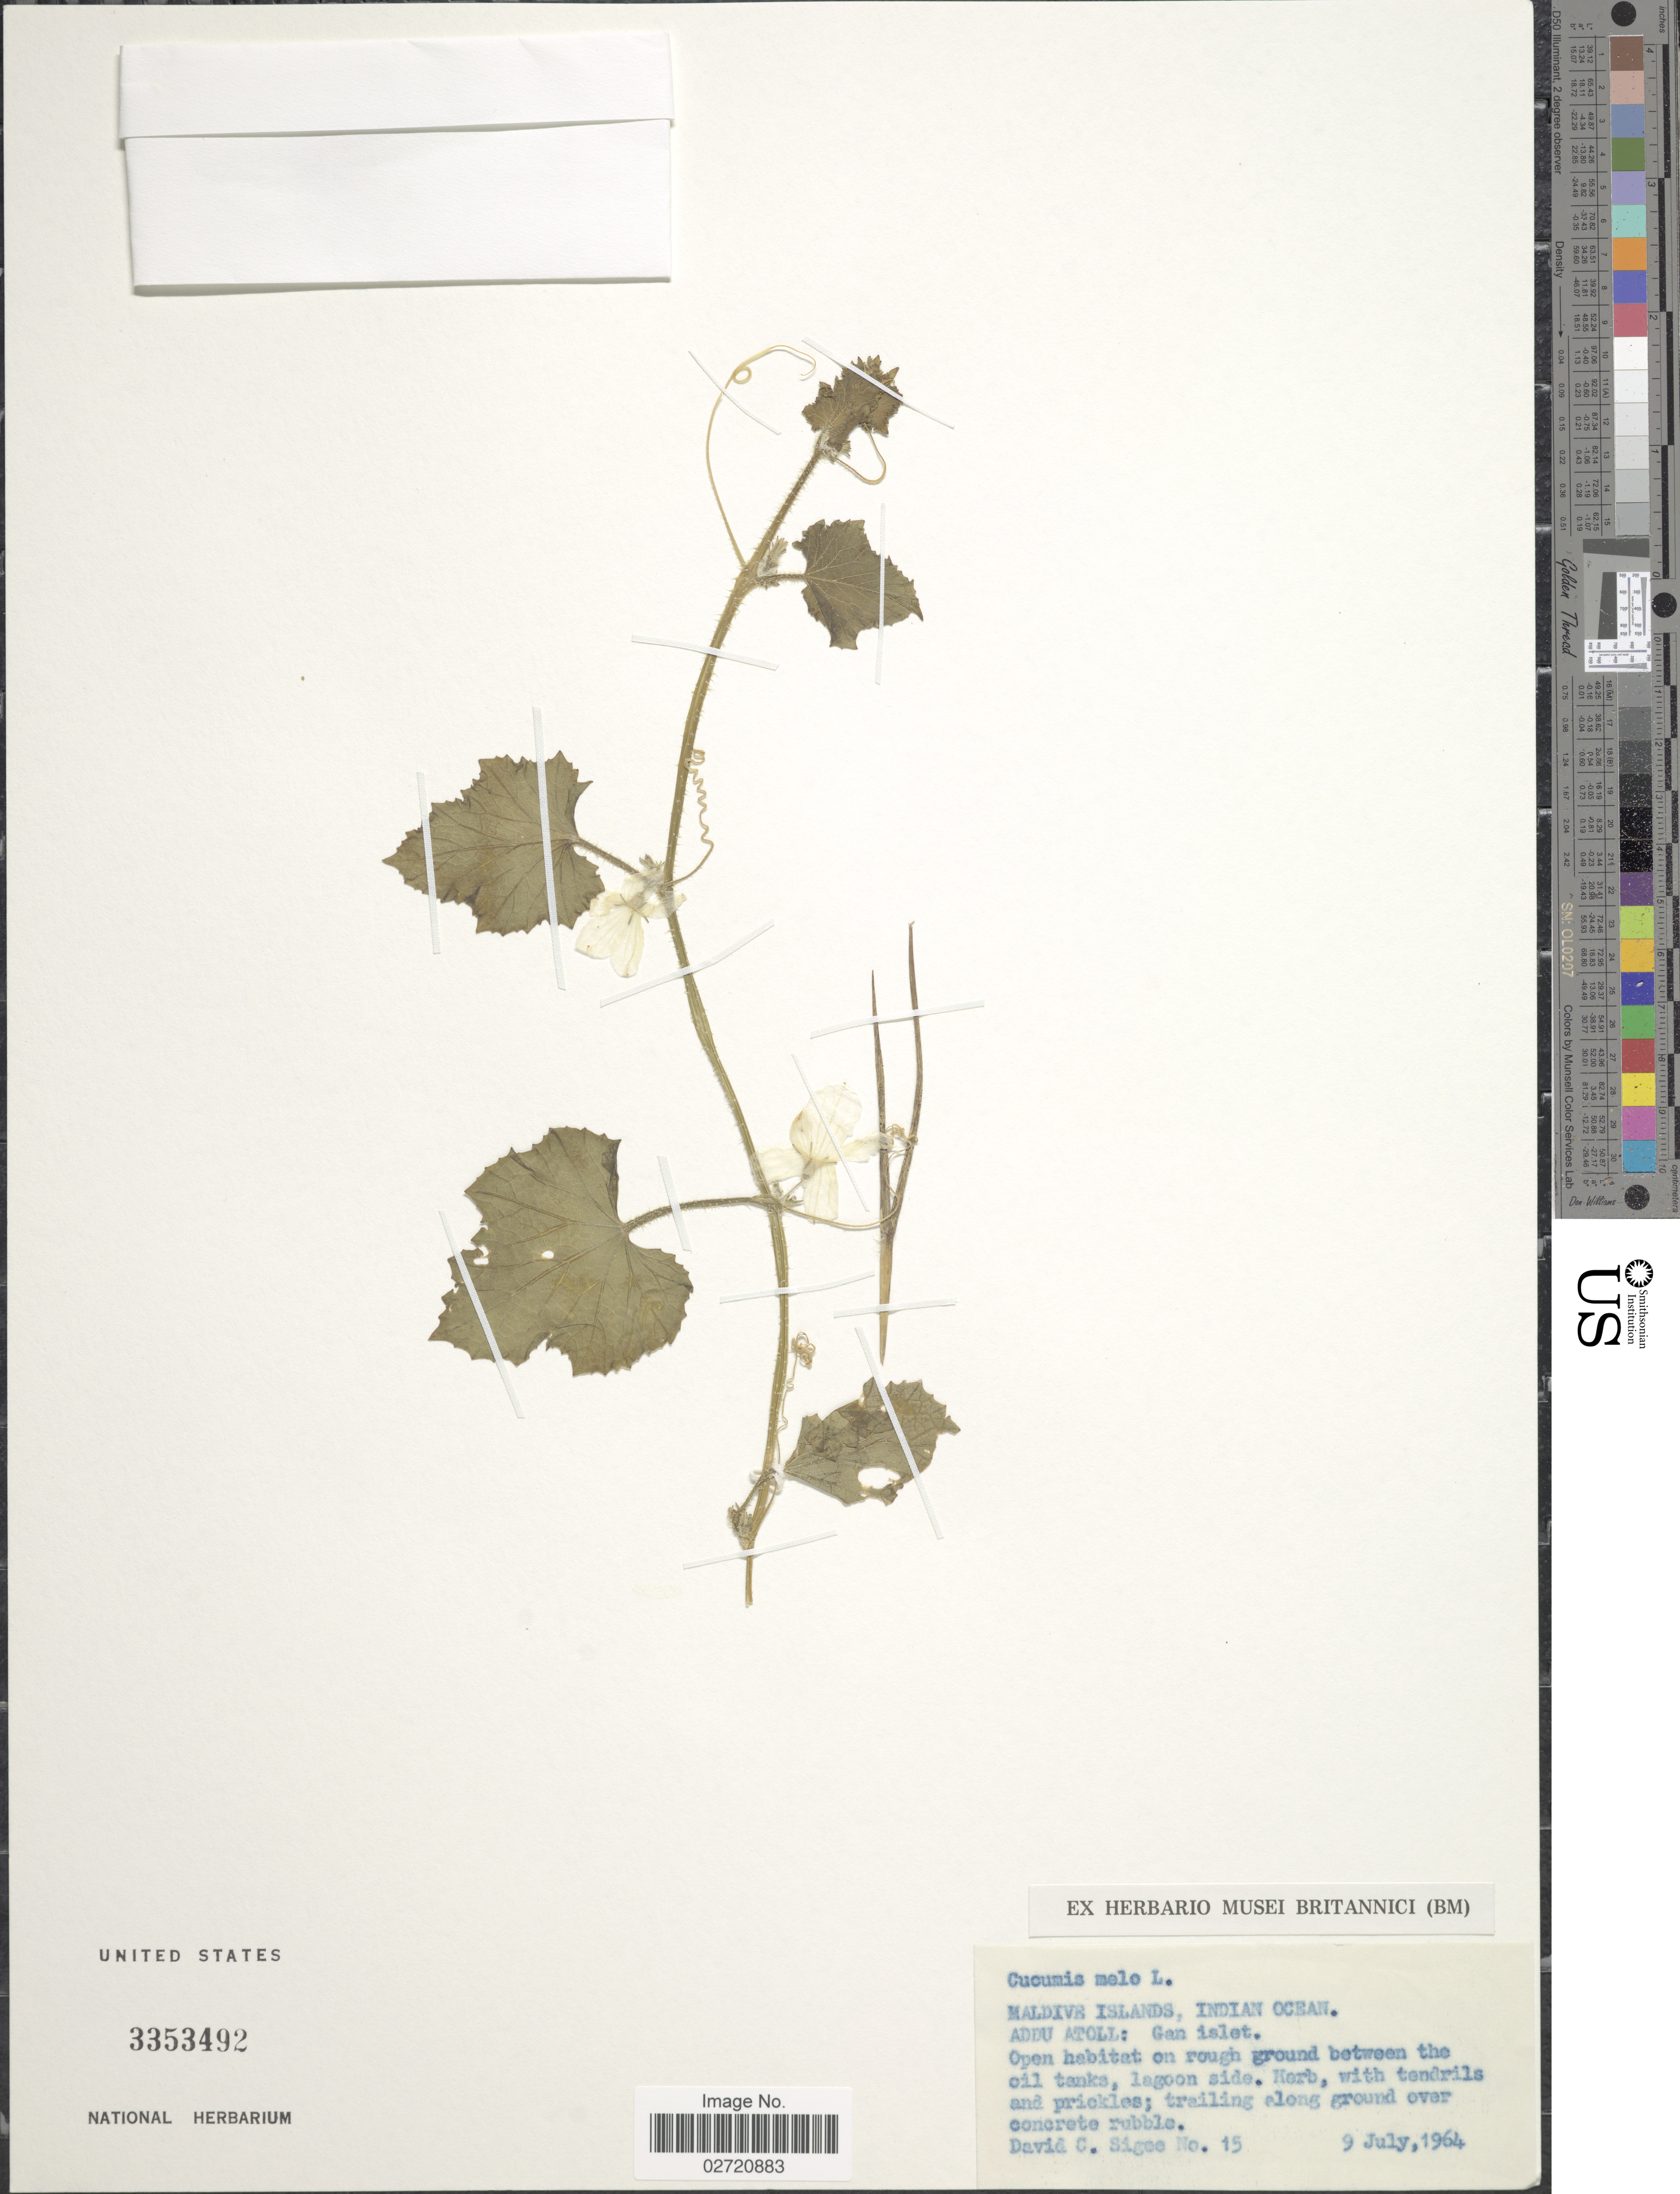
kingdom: Plantae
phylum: Tracheophyta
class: Magnoliopsida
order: Cucurbitales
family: Cucurbitaceae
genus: Cucumis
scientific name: Cucumis melo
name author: L.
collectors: D. C. Sigee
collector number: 15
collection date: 1964-07-09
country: Maldive Islands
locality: Indian Ocean. Addu Atoll: Gan Islet.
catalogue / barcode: US 3353492